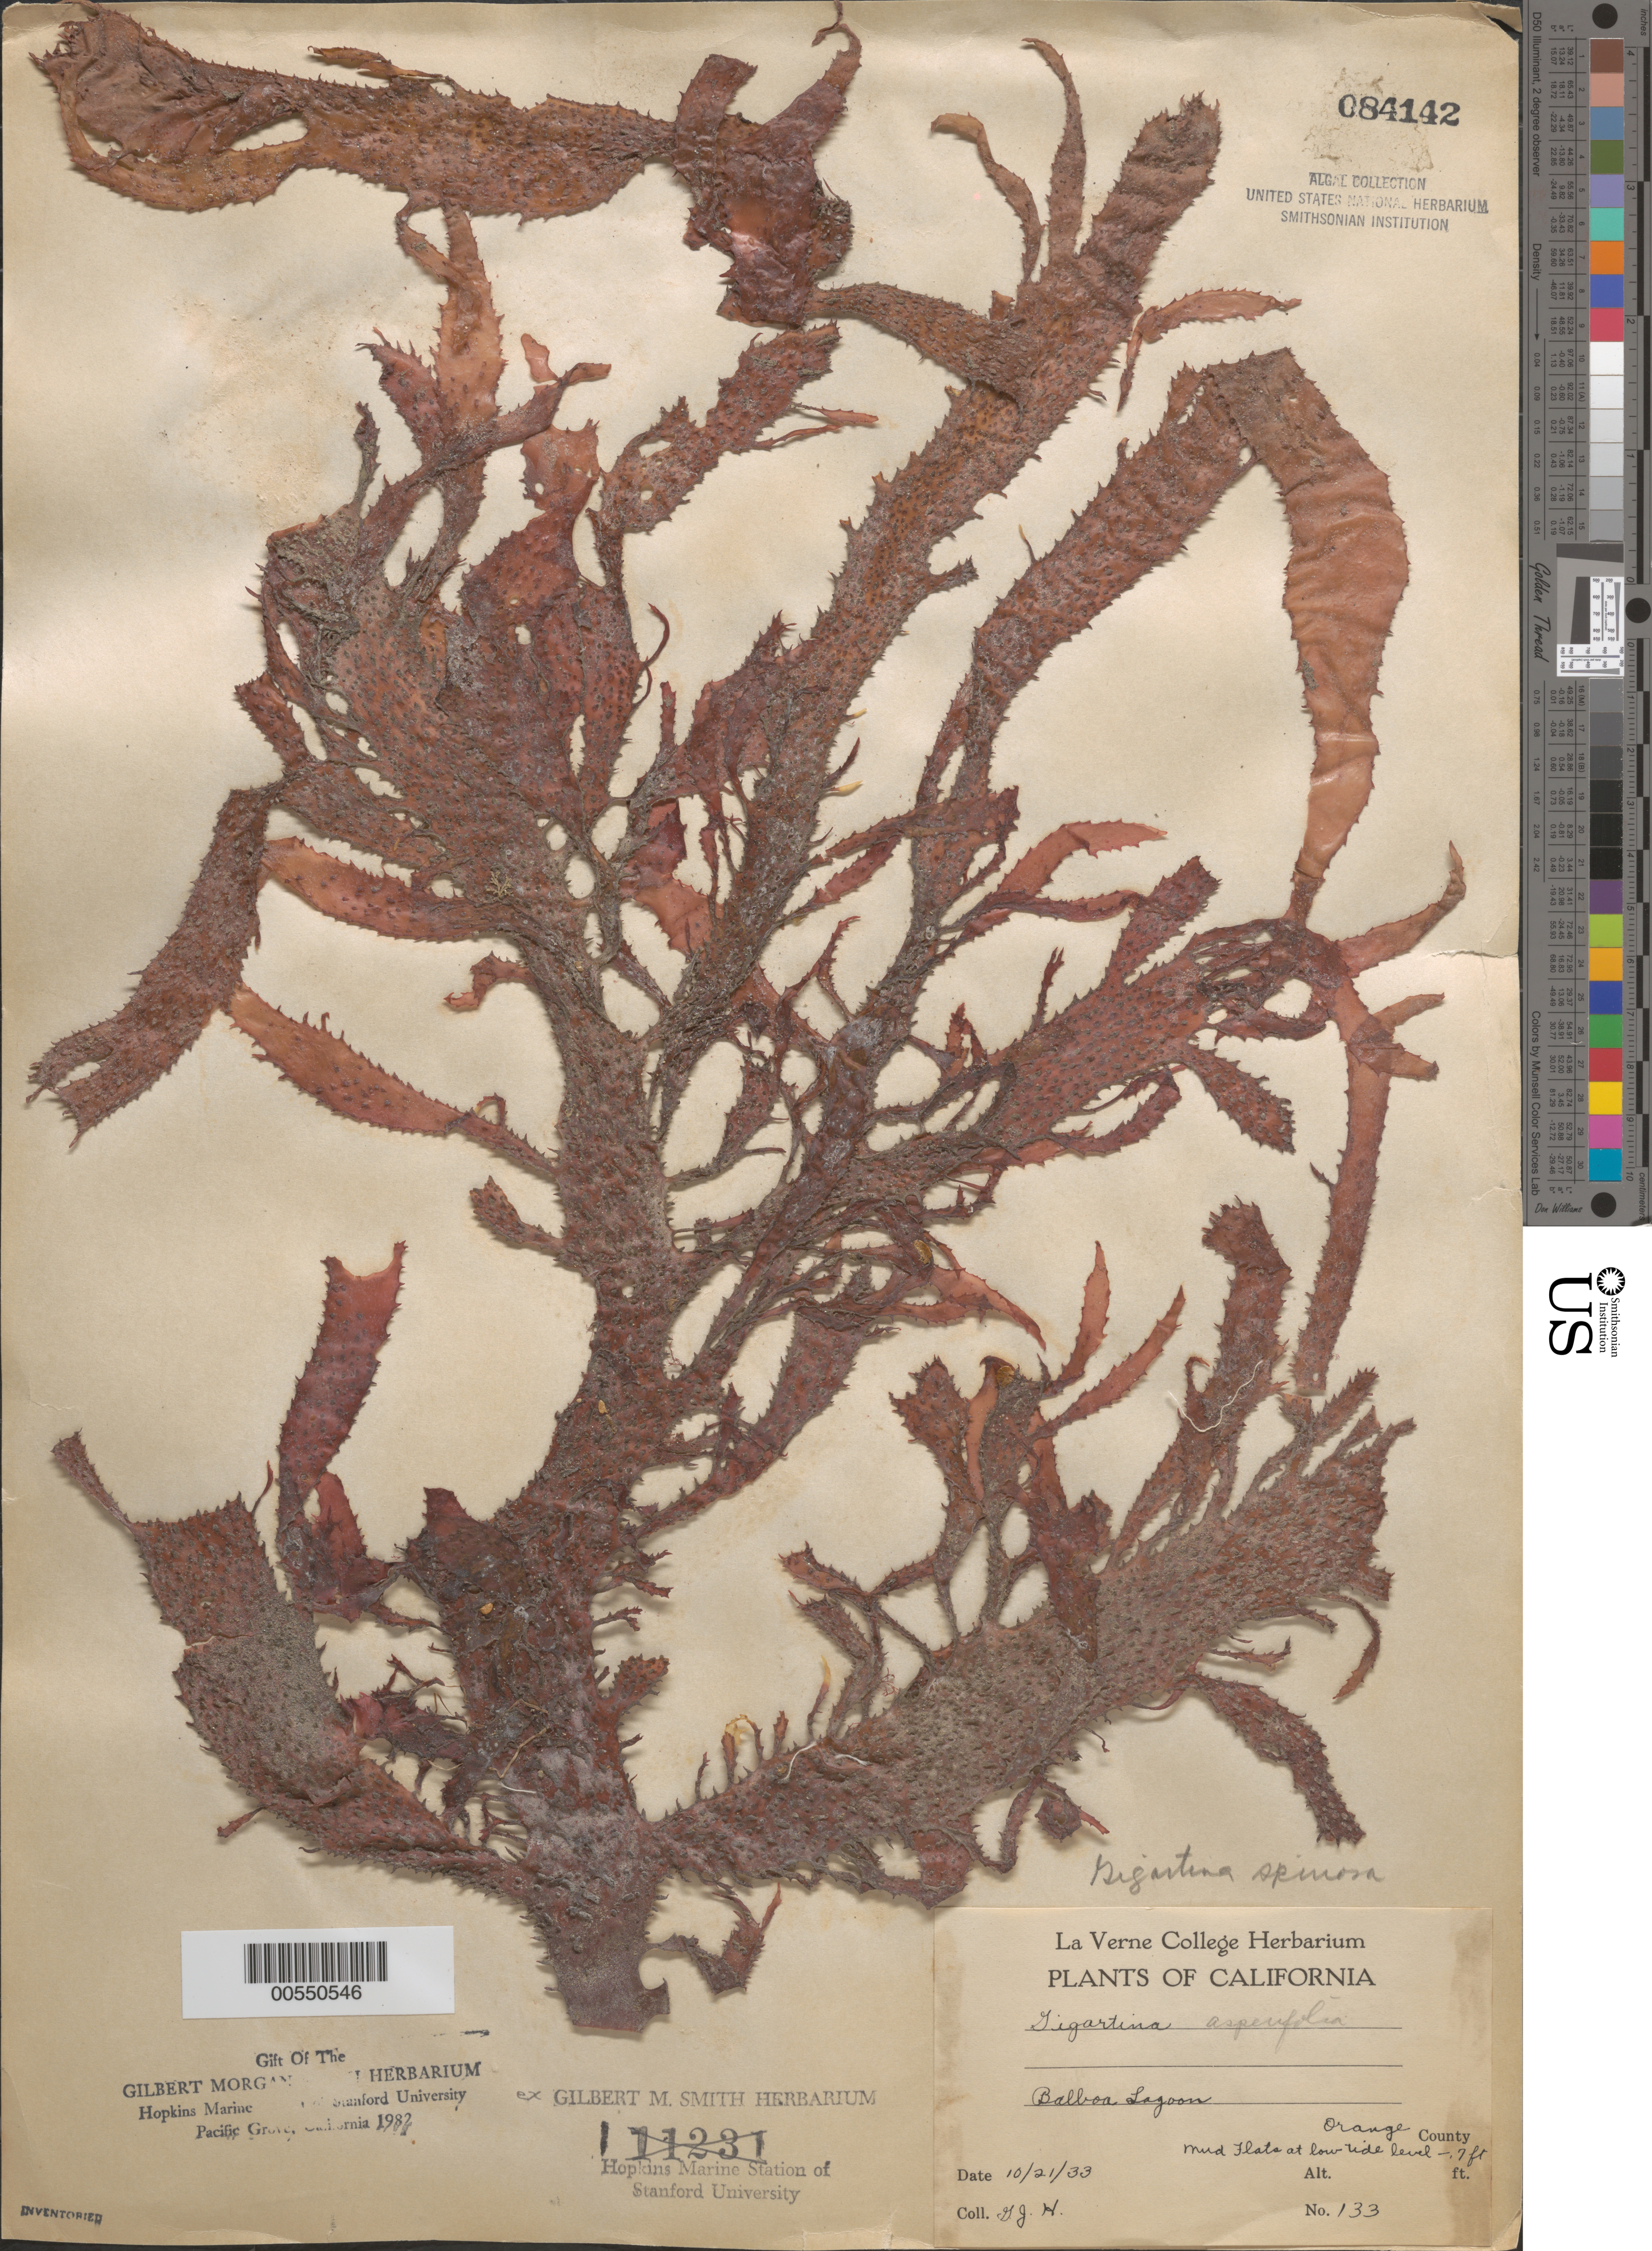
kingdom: Plantae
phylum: Rhodophyta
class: Florideophyceae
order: Gigartinales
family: Gigartinaceae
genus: Chondracanthus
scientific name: Chondracanthus spinosus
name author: (Kütz.) Guiry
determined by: Algae name updating Project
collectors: G. Hollenberg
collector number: GJH 133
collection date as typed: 21 Oct 1933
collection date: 1933-10-21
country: United States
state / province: California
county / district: Orange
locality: Balboa Lagoon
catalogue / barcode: US 84142